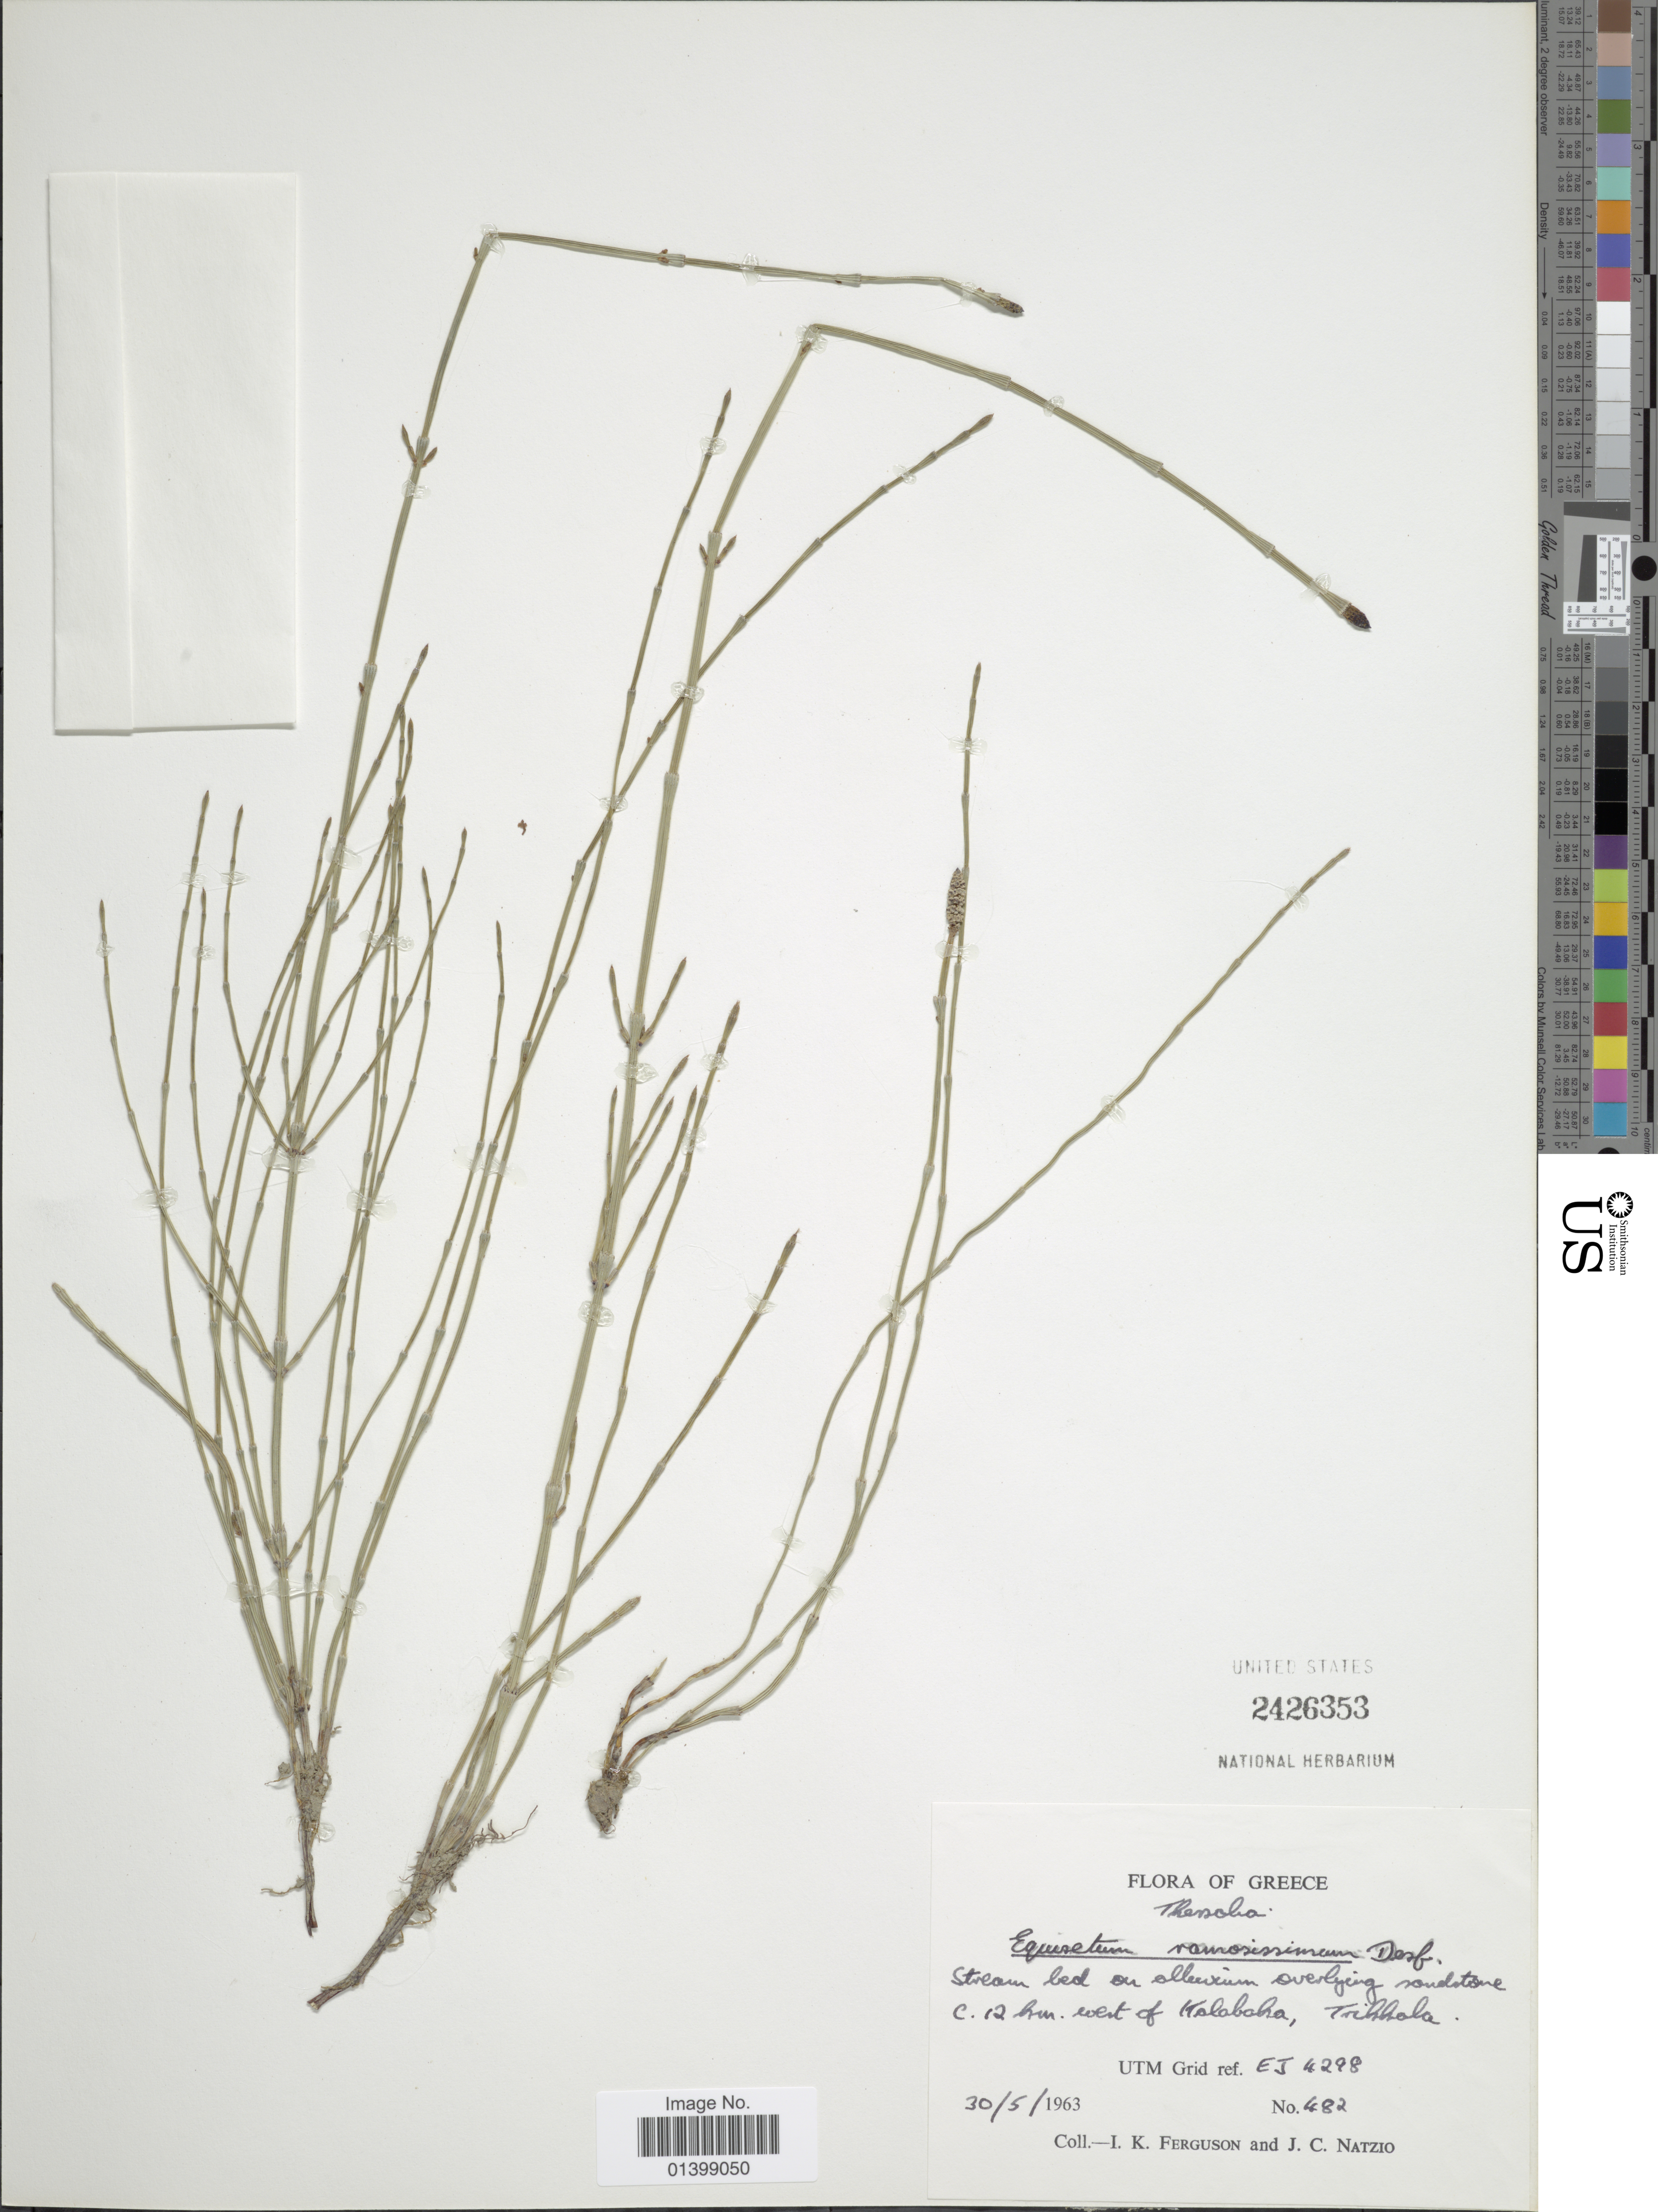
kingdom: Plantae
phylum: Tracheophyta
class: Polypodiopsida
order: Equisetales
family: Equisetaceae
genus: Equisetum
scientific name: Equisetum ramosissimum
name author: Desf.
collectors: I. K. Ferguson & J. Natzio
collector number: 482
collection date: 1963-05-30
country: Greece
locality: Thessalia, C. 12 km west of Kalabaka. Trikkala, UTM grid ref. EJ 4298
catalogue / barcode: US 2426353